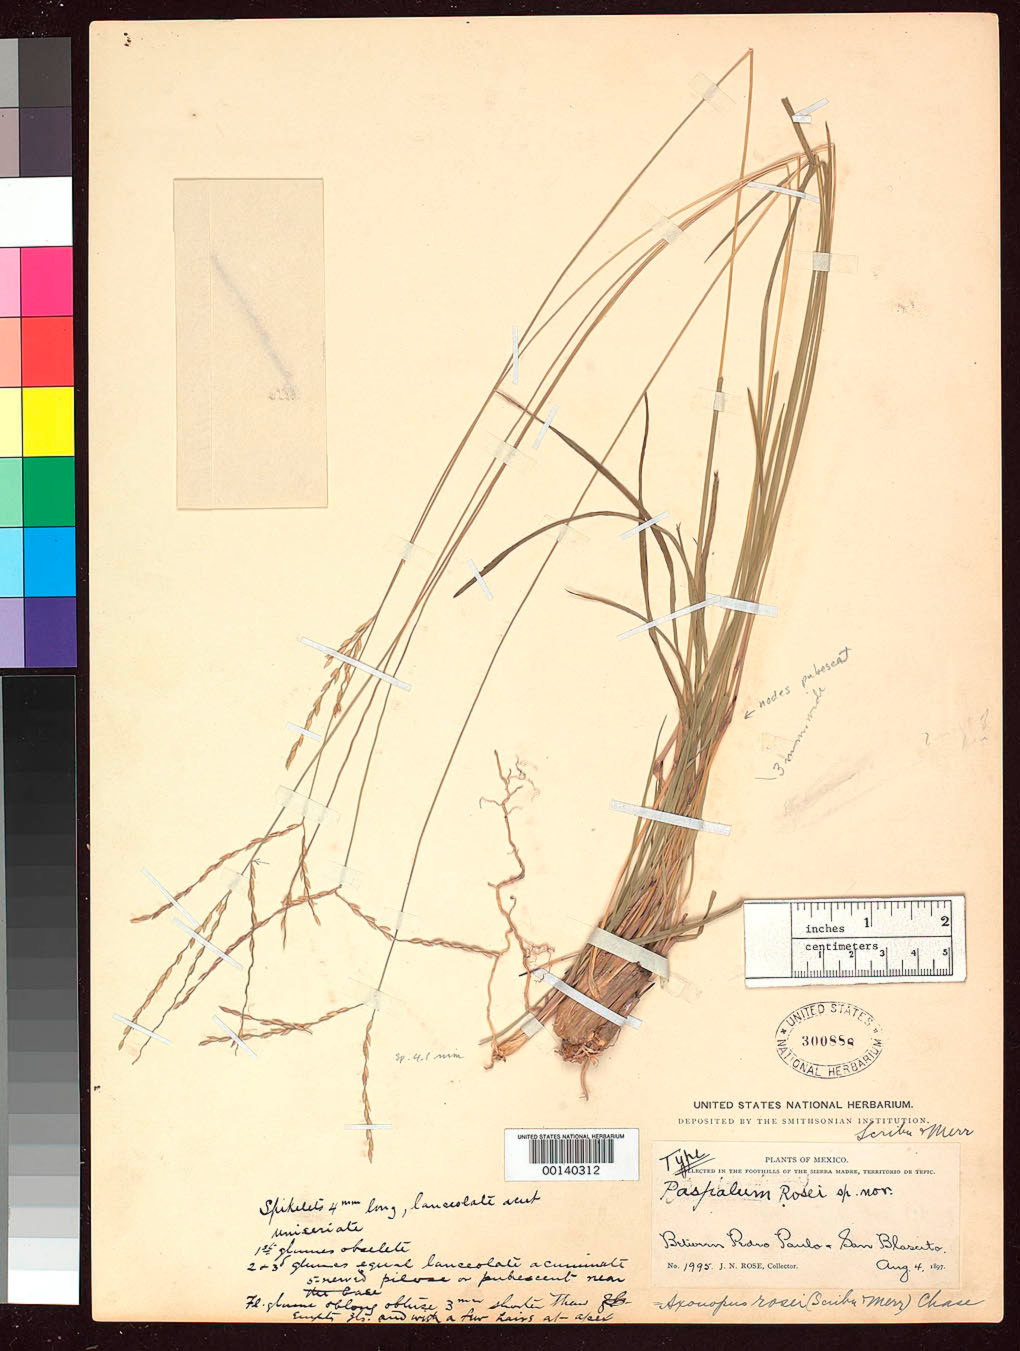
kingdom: Plantae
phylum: Tracheophyta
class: Liliopsida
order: Poales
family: Poaceae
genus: Paspalum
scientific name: Paspalum rosei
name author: Scribn. & Merr.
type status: Holotype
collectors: J. N. Rose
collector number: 1995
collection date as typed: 04 Aug 1897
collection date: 1897-08-04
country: Mexico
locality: Foothills of Sierra Madre Mts., between Pedro Paulo & San Blascito.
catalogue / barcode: US 300888